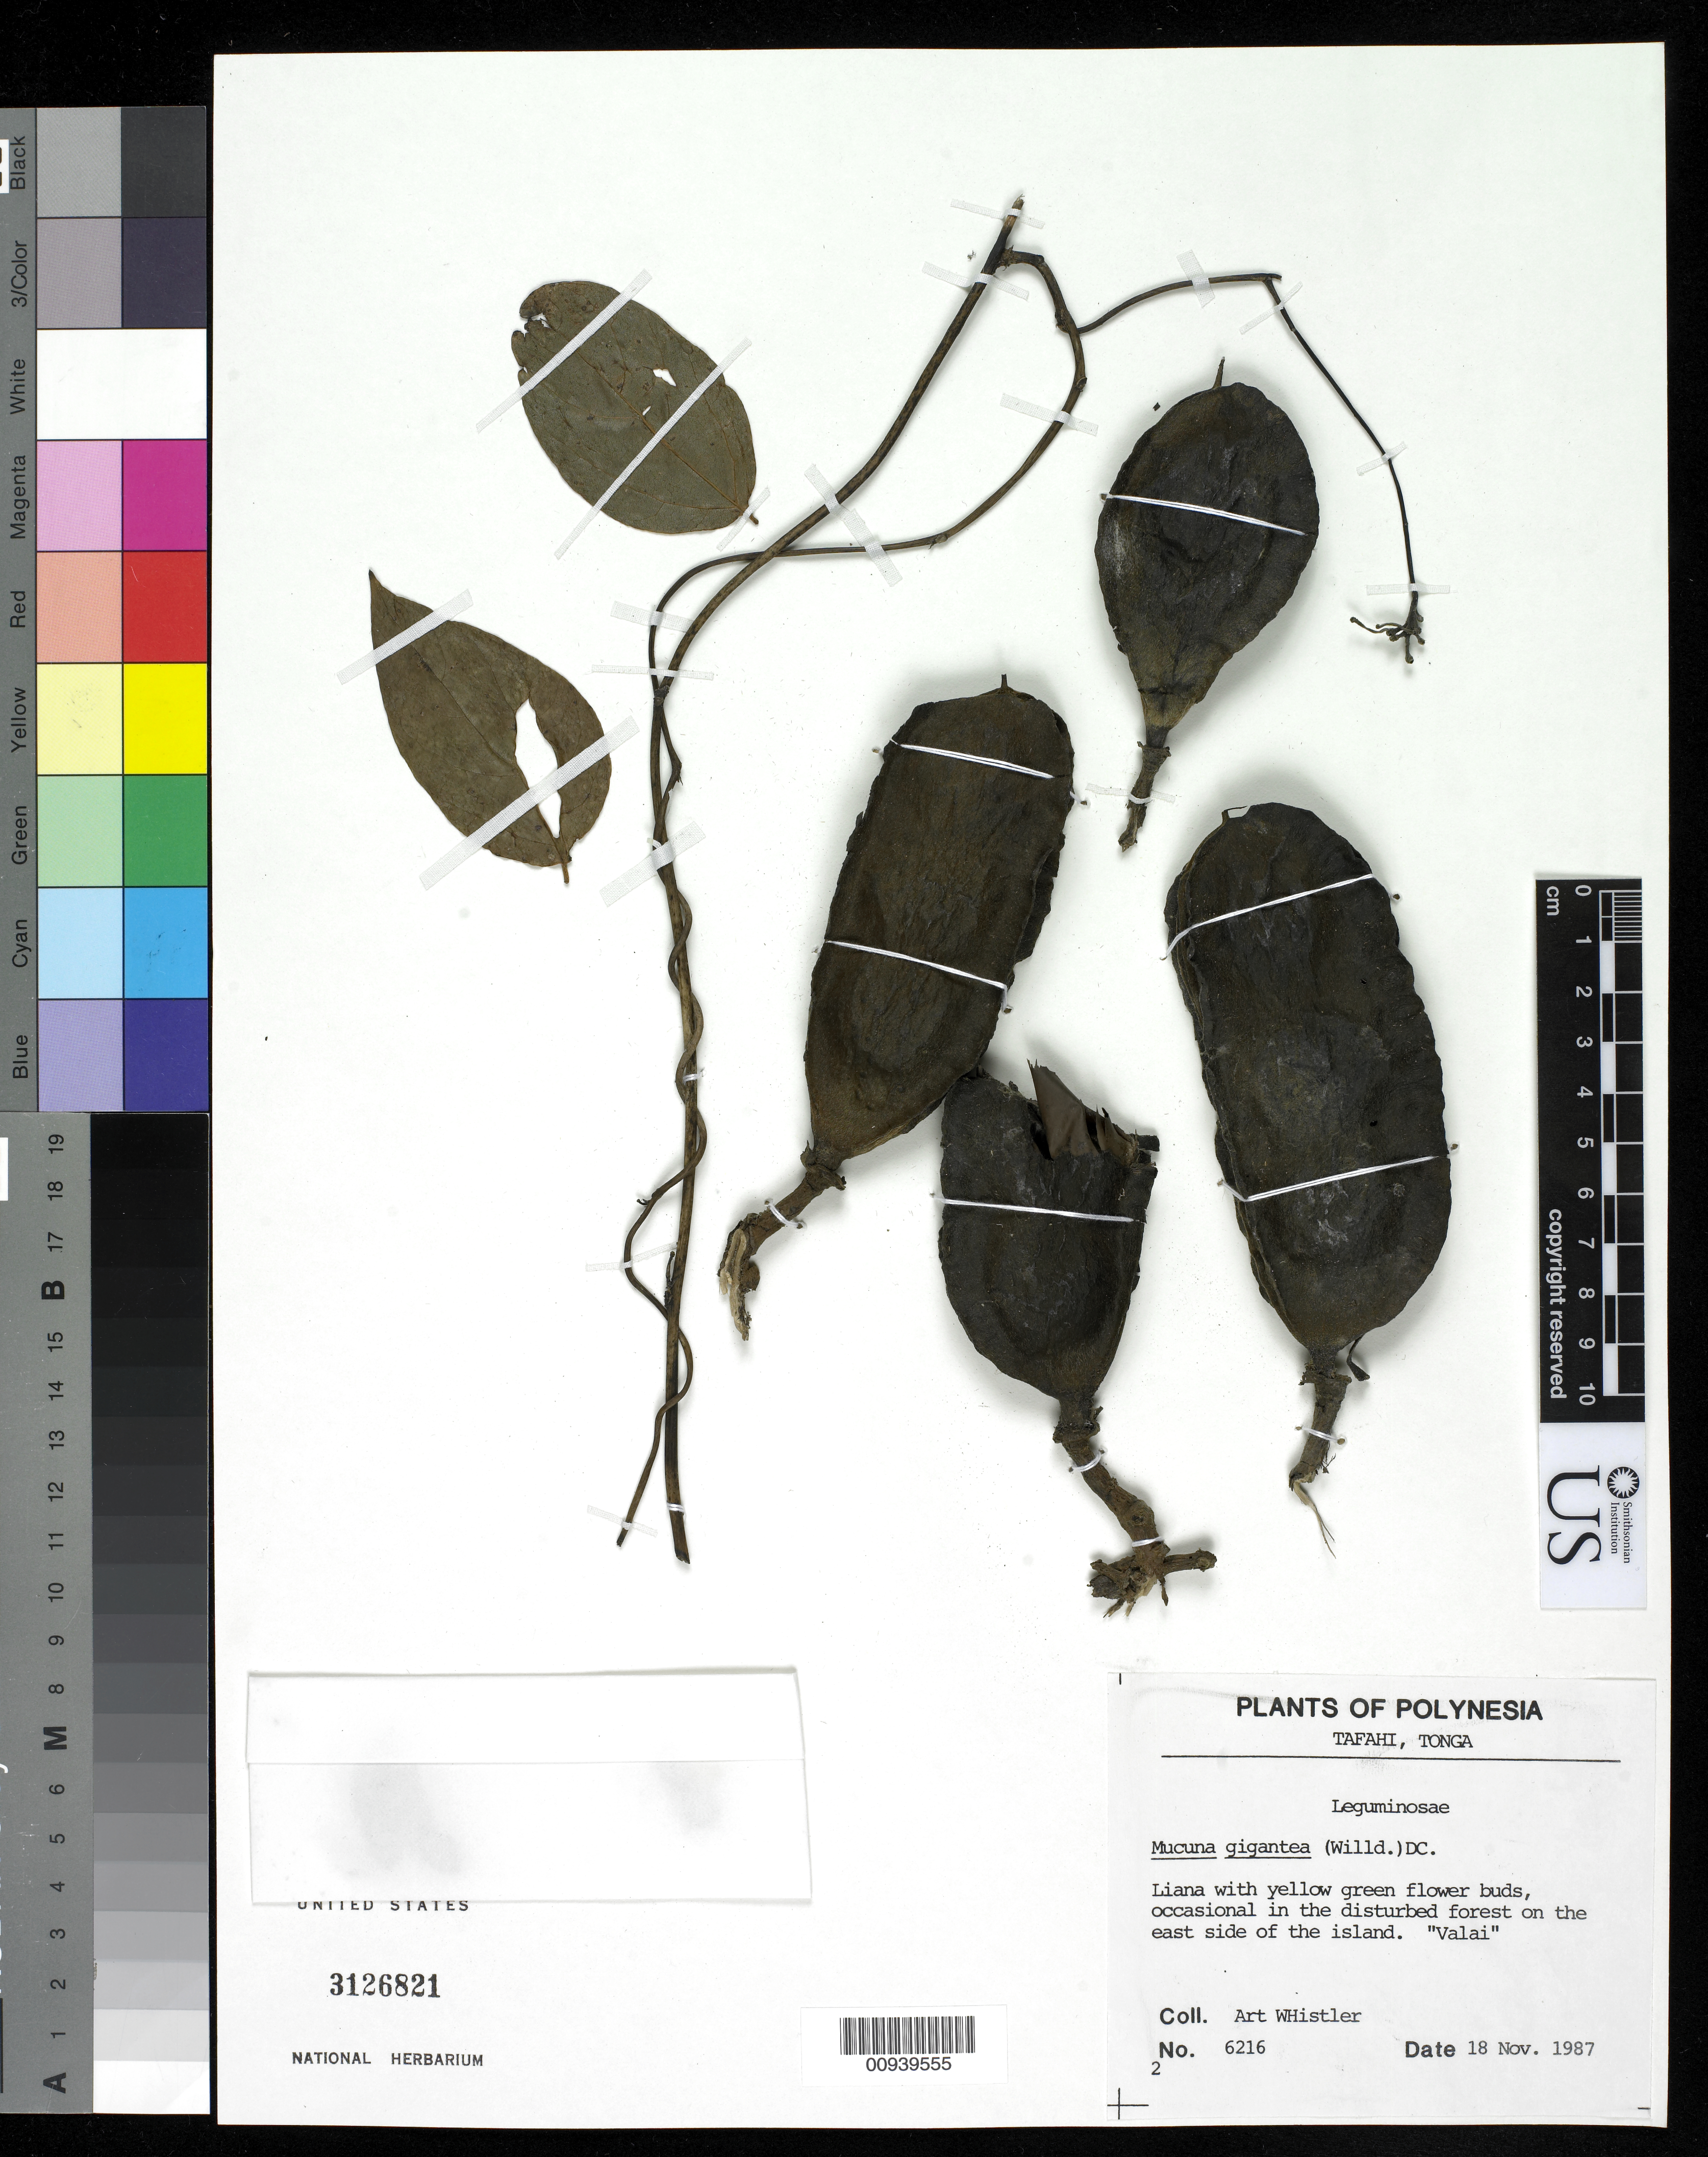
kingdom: Plantae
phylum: Tracheophyta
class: Magnoliopsida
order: Fabales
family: Fabaceae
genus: Mucuna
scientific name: Mucuna gigantea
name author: (Willd.) DC.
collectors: A. Whistler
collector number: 6216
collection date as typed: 18 Nov 1987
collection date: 1987-11-18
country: Tonga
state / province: Tonga Outliers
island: Tafahi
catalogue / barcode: US 3126821